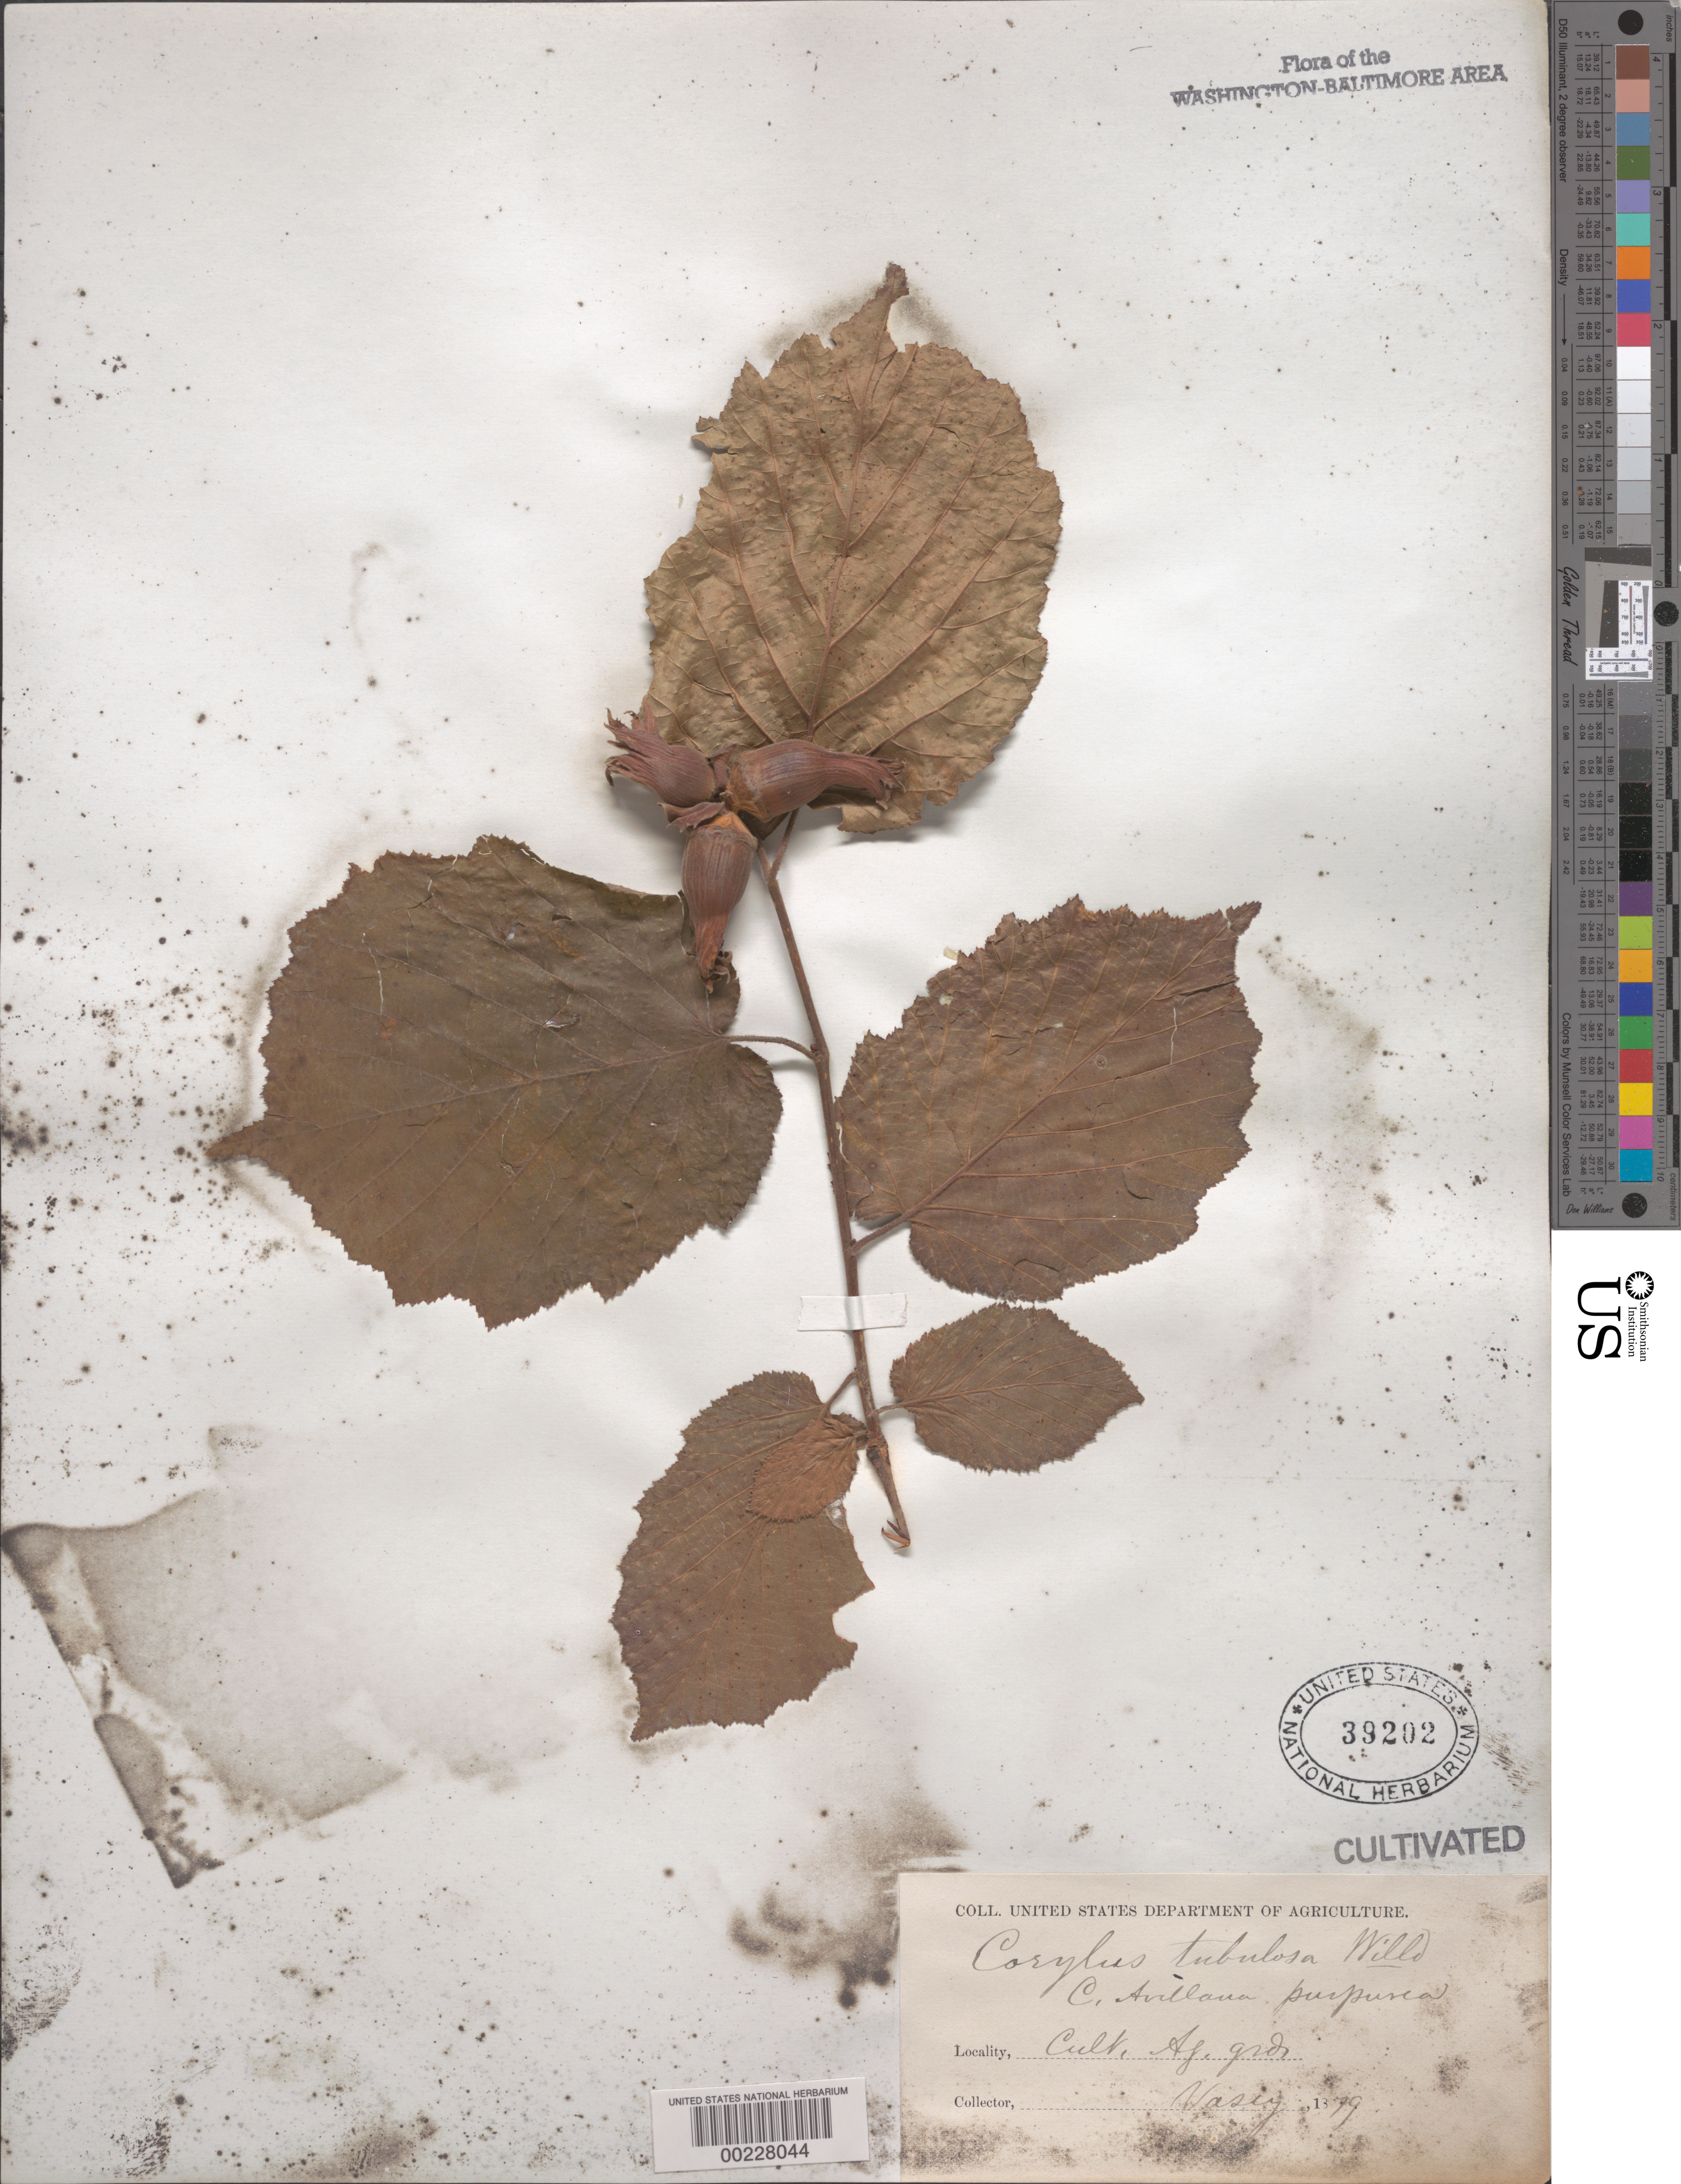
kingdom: Plantae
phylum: Tracheophyta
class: Magnoliopsida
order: Fagales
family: Betulaceae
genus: Corylus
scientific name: Corylus avellana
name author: L.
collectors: G. R. Vasey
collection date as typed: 1879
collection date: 1879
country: United States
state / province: District of Columbia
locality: Agricultural grounds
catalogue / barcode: US 39202